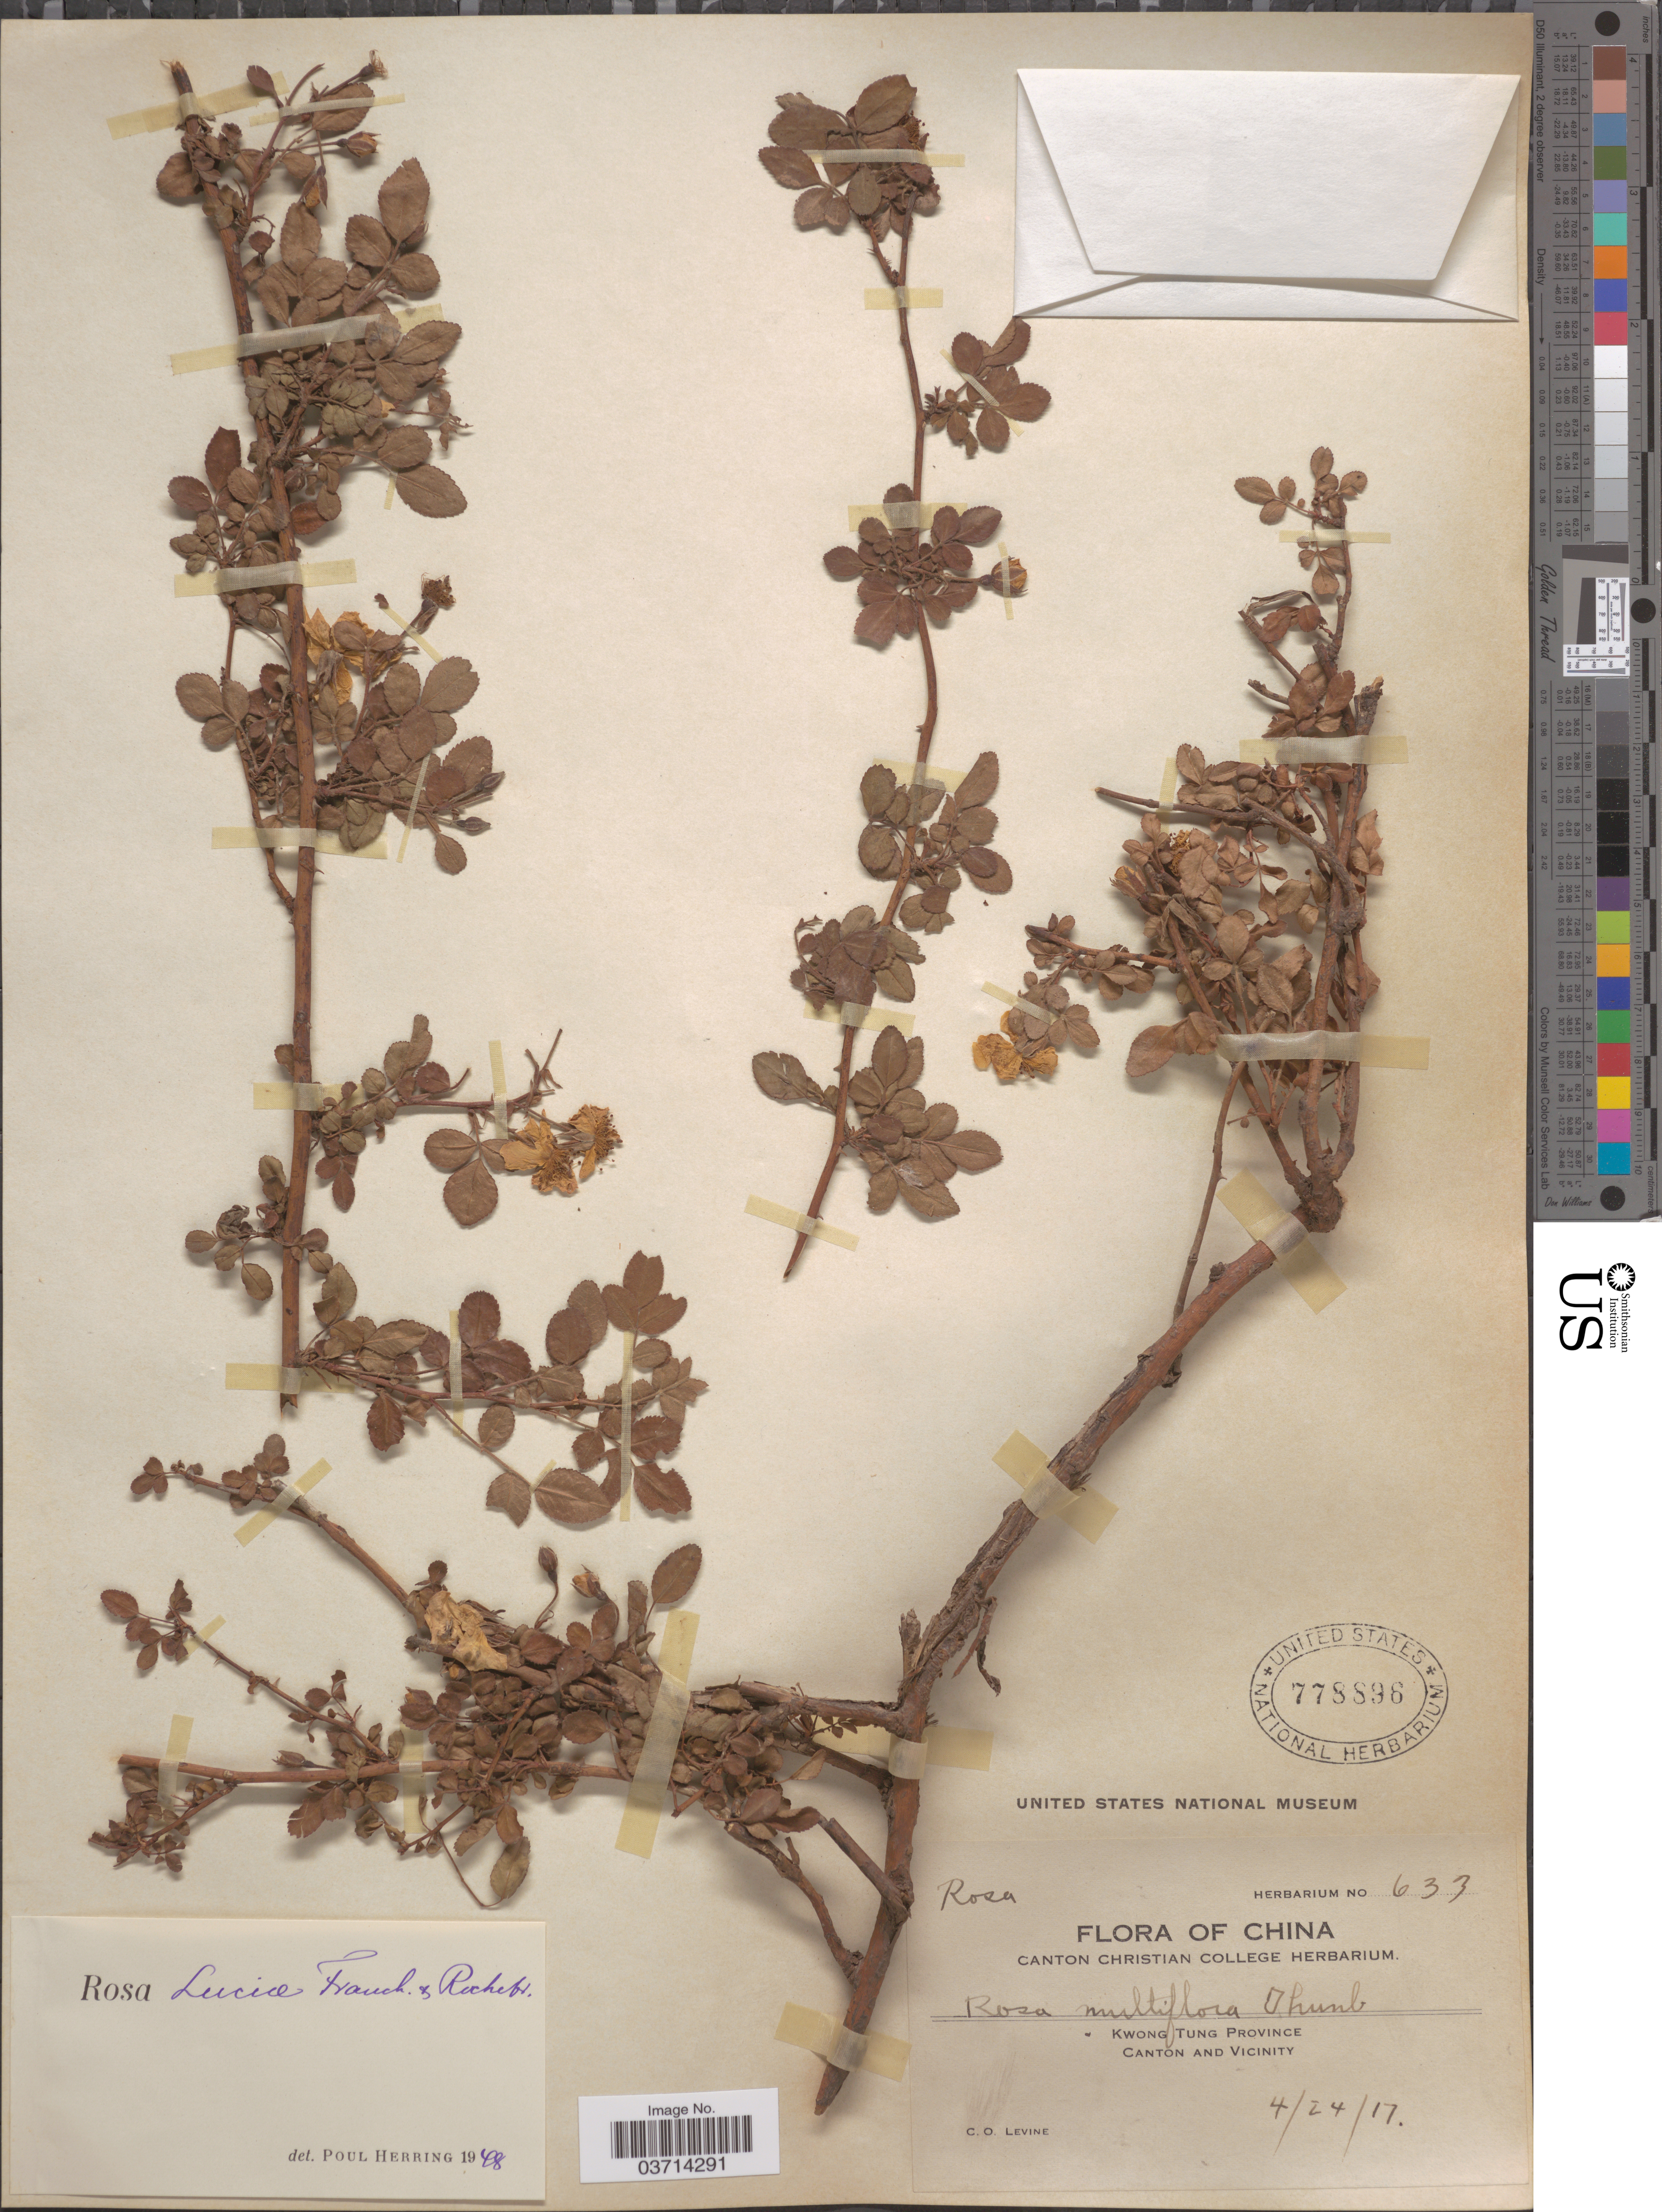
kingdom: Plantae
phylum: Tracheophyta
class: Magnoliopsida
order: Rosales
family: Rosaceae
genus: Rosa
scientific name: Rosa luciae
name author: Franch. & Rochebr.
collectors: C. O. Levine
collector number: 633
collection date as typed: Transcribed d/m/y: 24/4/17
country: China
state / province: Guangdong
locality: Kwong Tung Province. Canton and Vicinity.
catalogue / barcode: US 778896